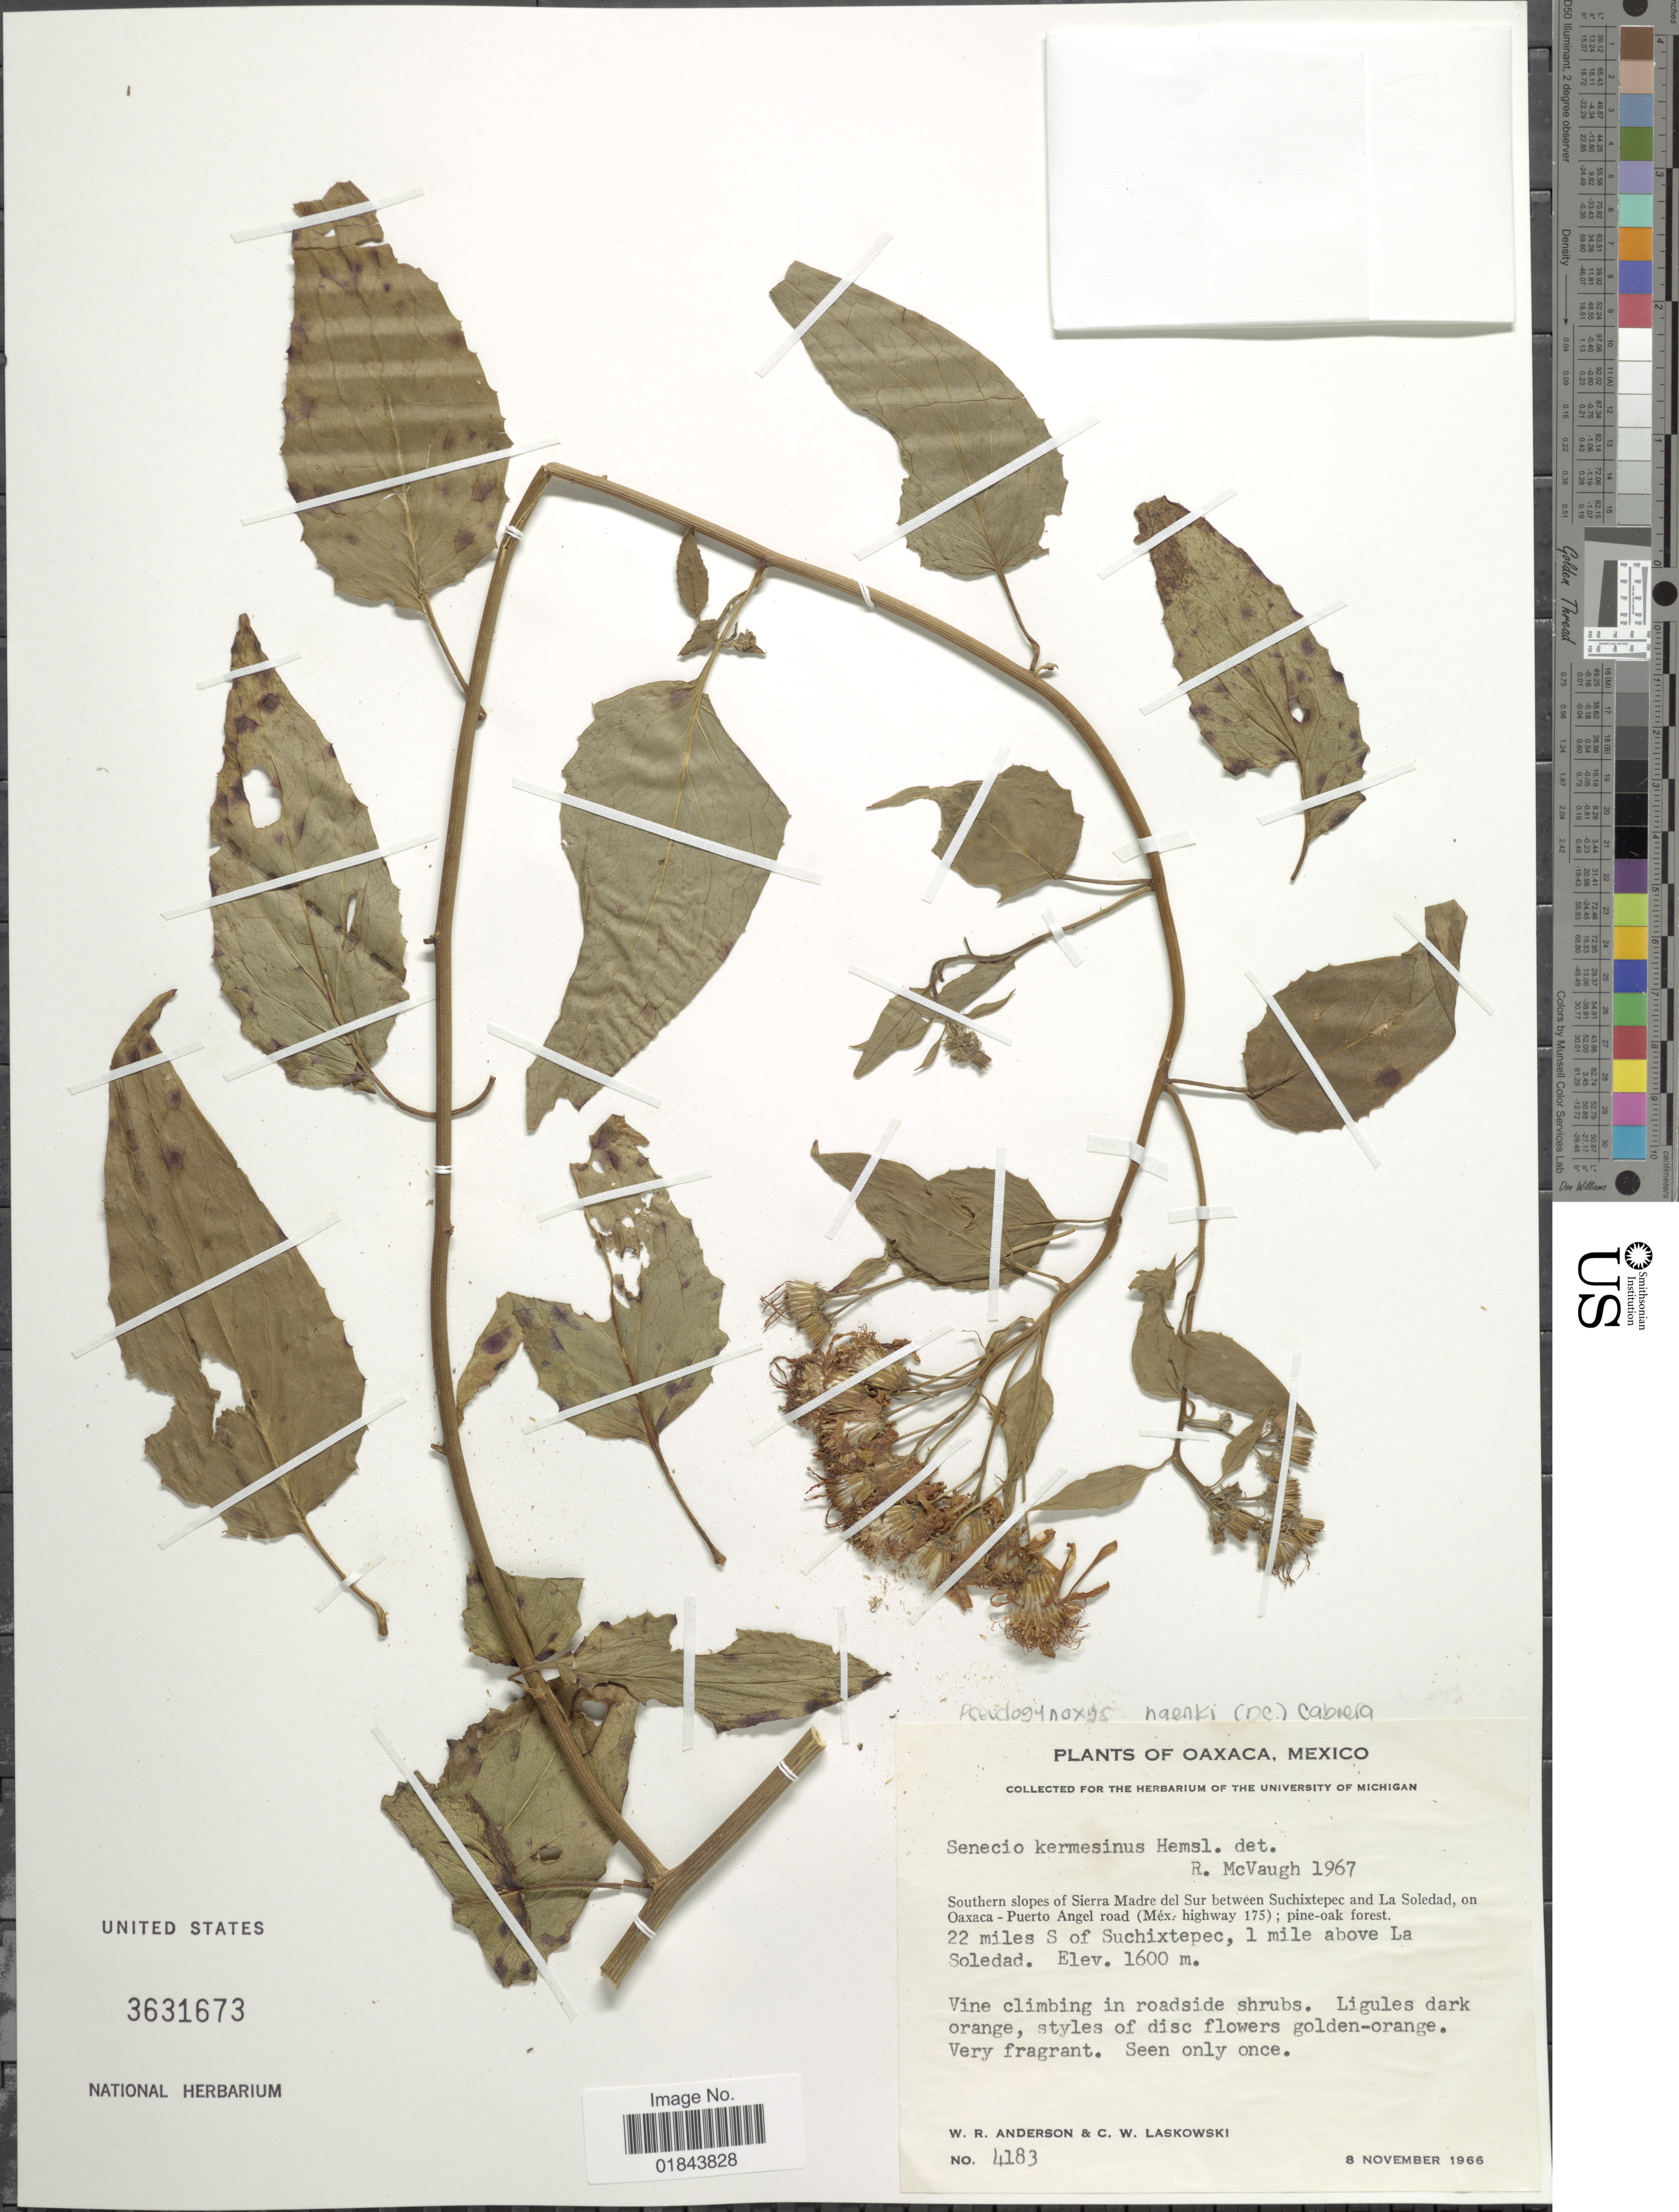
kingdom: Plantae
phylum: Tracheophyta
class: Magnoliopsida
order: Asterales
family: Asteraceae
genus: Pseudogynoxys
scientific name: Pseudogynoxys haenkei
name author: (DC.) Cabrera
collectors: W. Anderson & C. Laskowski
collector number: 4183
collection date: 1966-11-08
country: Mexico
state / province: Oaxaca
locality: Southern slopes of Sierra Madre del Sur between Suchixtepec and La Soledad, on Oaxaca - Puerto Angel road (Méx. highway 175); pine-oak forest. 22 miles S of Suchixtepec, 1 mile above La Soledad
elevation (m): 1600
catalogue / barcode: US 3631673